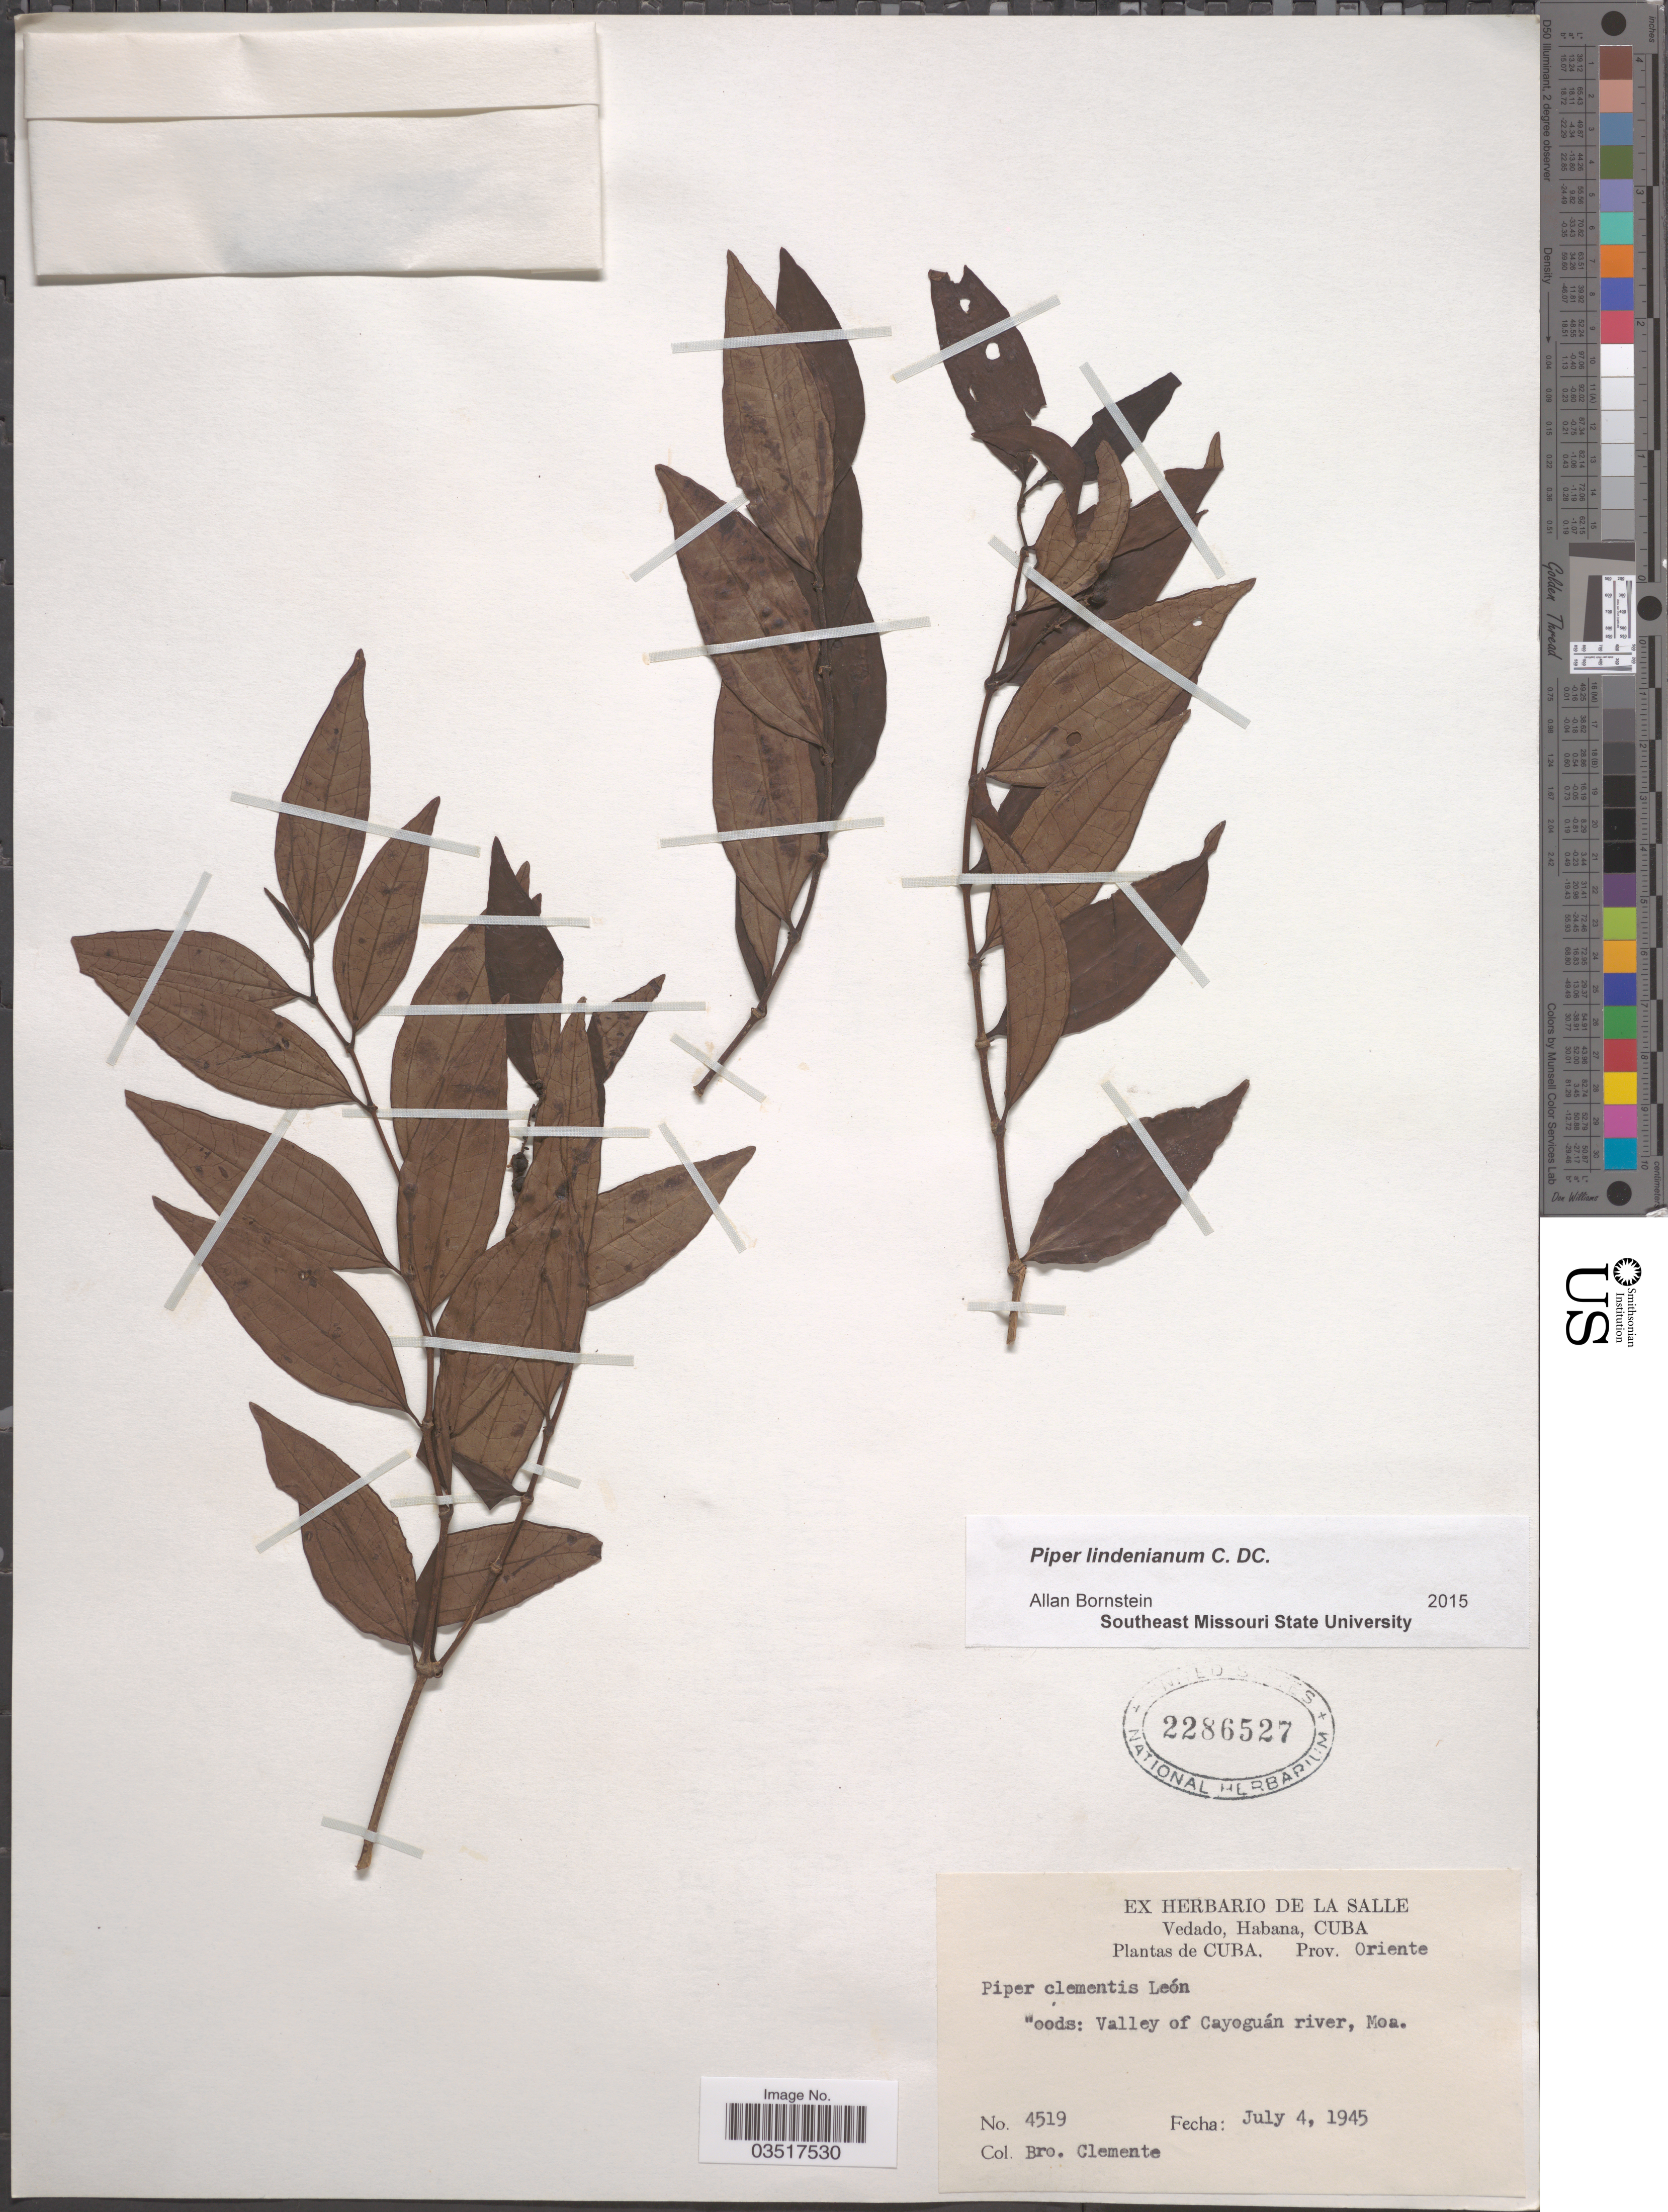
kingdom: Plantae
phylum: Tracheophyta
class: Magnoliopsida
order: Piperales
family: Piperaceae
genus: Piper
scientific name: Piper denianum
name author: C. DC.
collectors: Bro. Clemente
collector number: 4519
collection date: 1945-07-04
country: Cuba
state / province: Oriente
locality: Woods: Valley of Cayoguán river, Moa.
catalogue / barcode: US 2286527